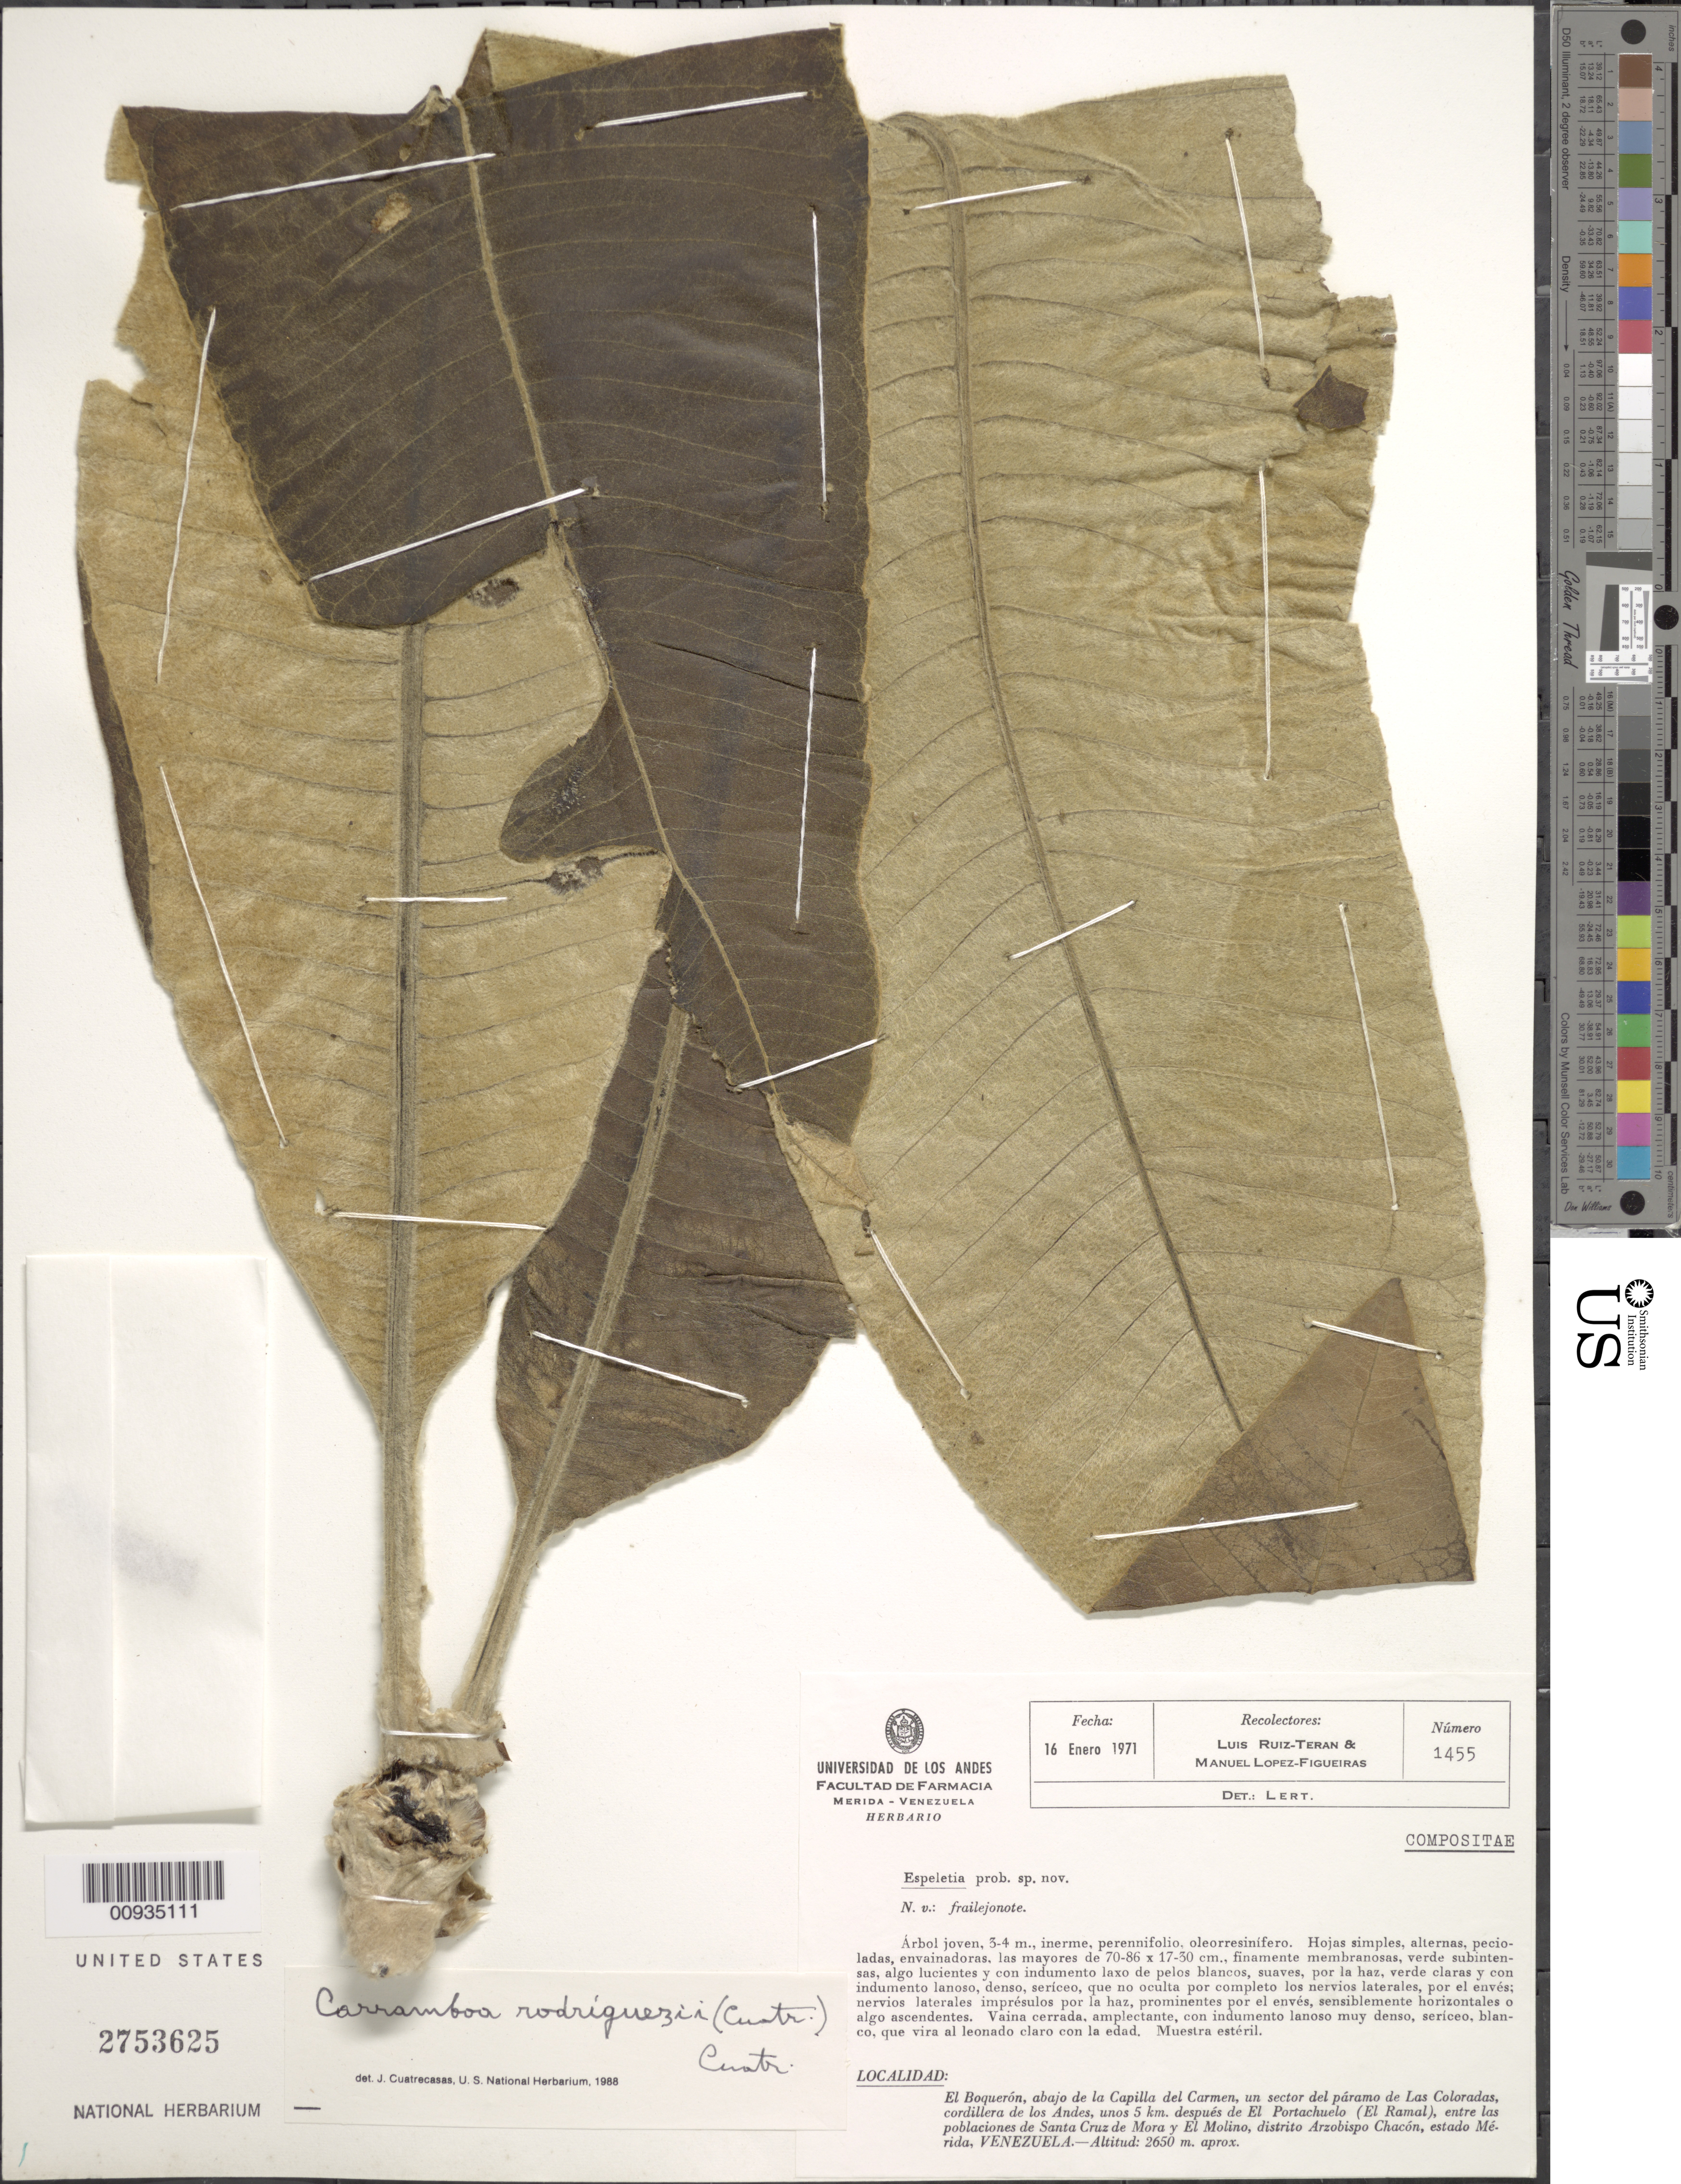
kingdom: Plantae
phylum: Tracheophyta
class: Magnoliopsida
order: Asterales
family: Asteraceae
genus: Carramboa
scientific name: Carramboa rodriguezii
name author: (Cuatrec.) Cuatrec.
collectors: L. Teran & M. López Figueiras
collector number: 1455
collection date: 1971-01-16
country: Venezuela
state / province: Mérida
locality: El Boqueron, abajo de la Capilla del Carmen, un sector del paramo de Las Coloradas cordillera de los Andes, unos 5 km. despues de El Portachuelo (El Ramlal), entre las poblaciones de Santa Cruz de Mora y El Molino, distrito Arzobispo Chacon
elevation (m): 2650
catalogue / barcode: US 2753625